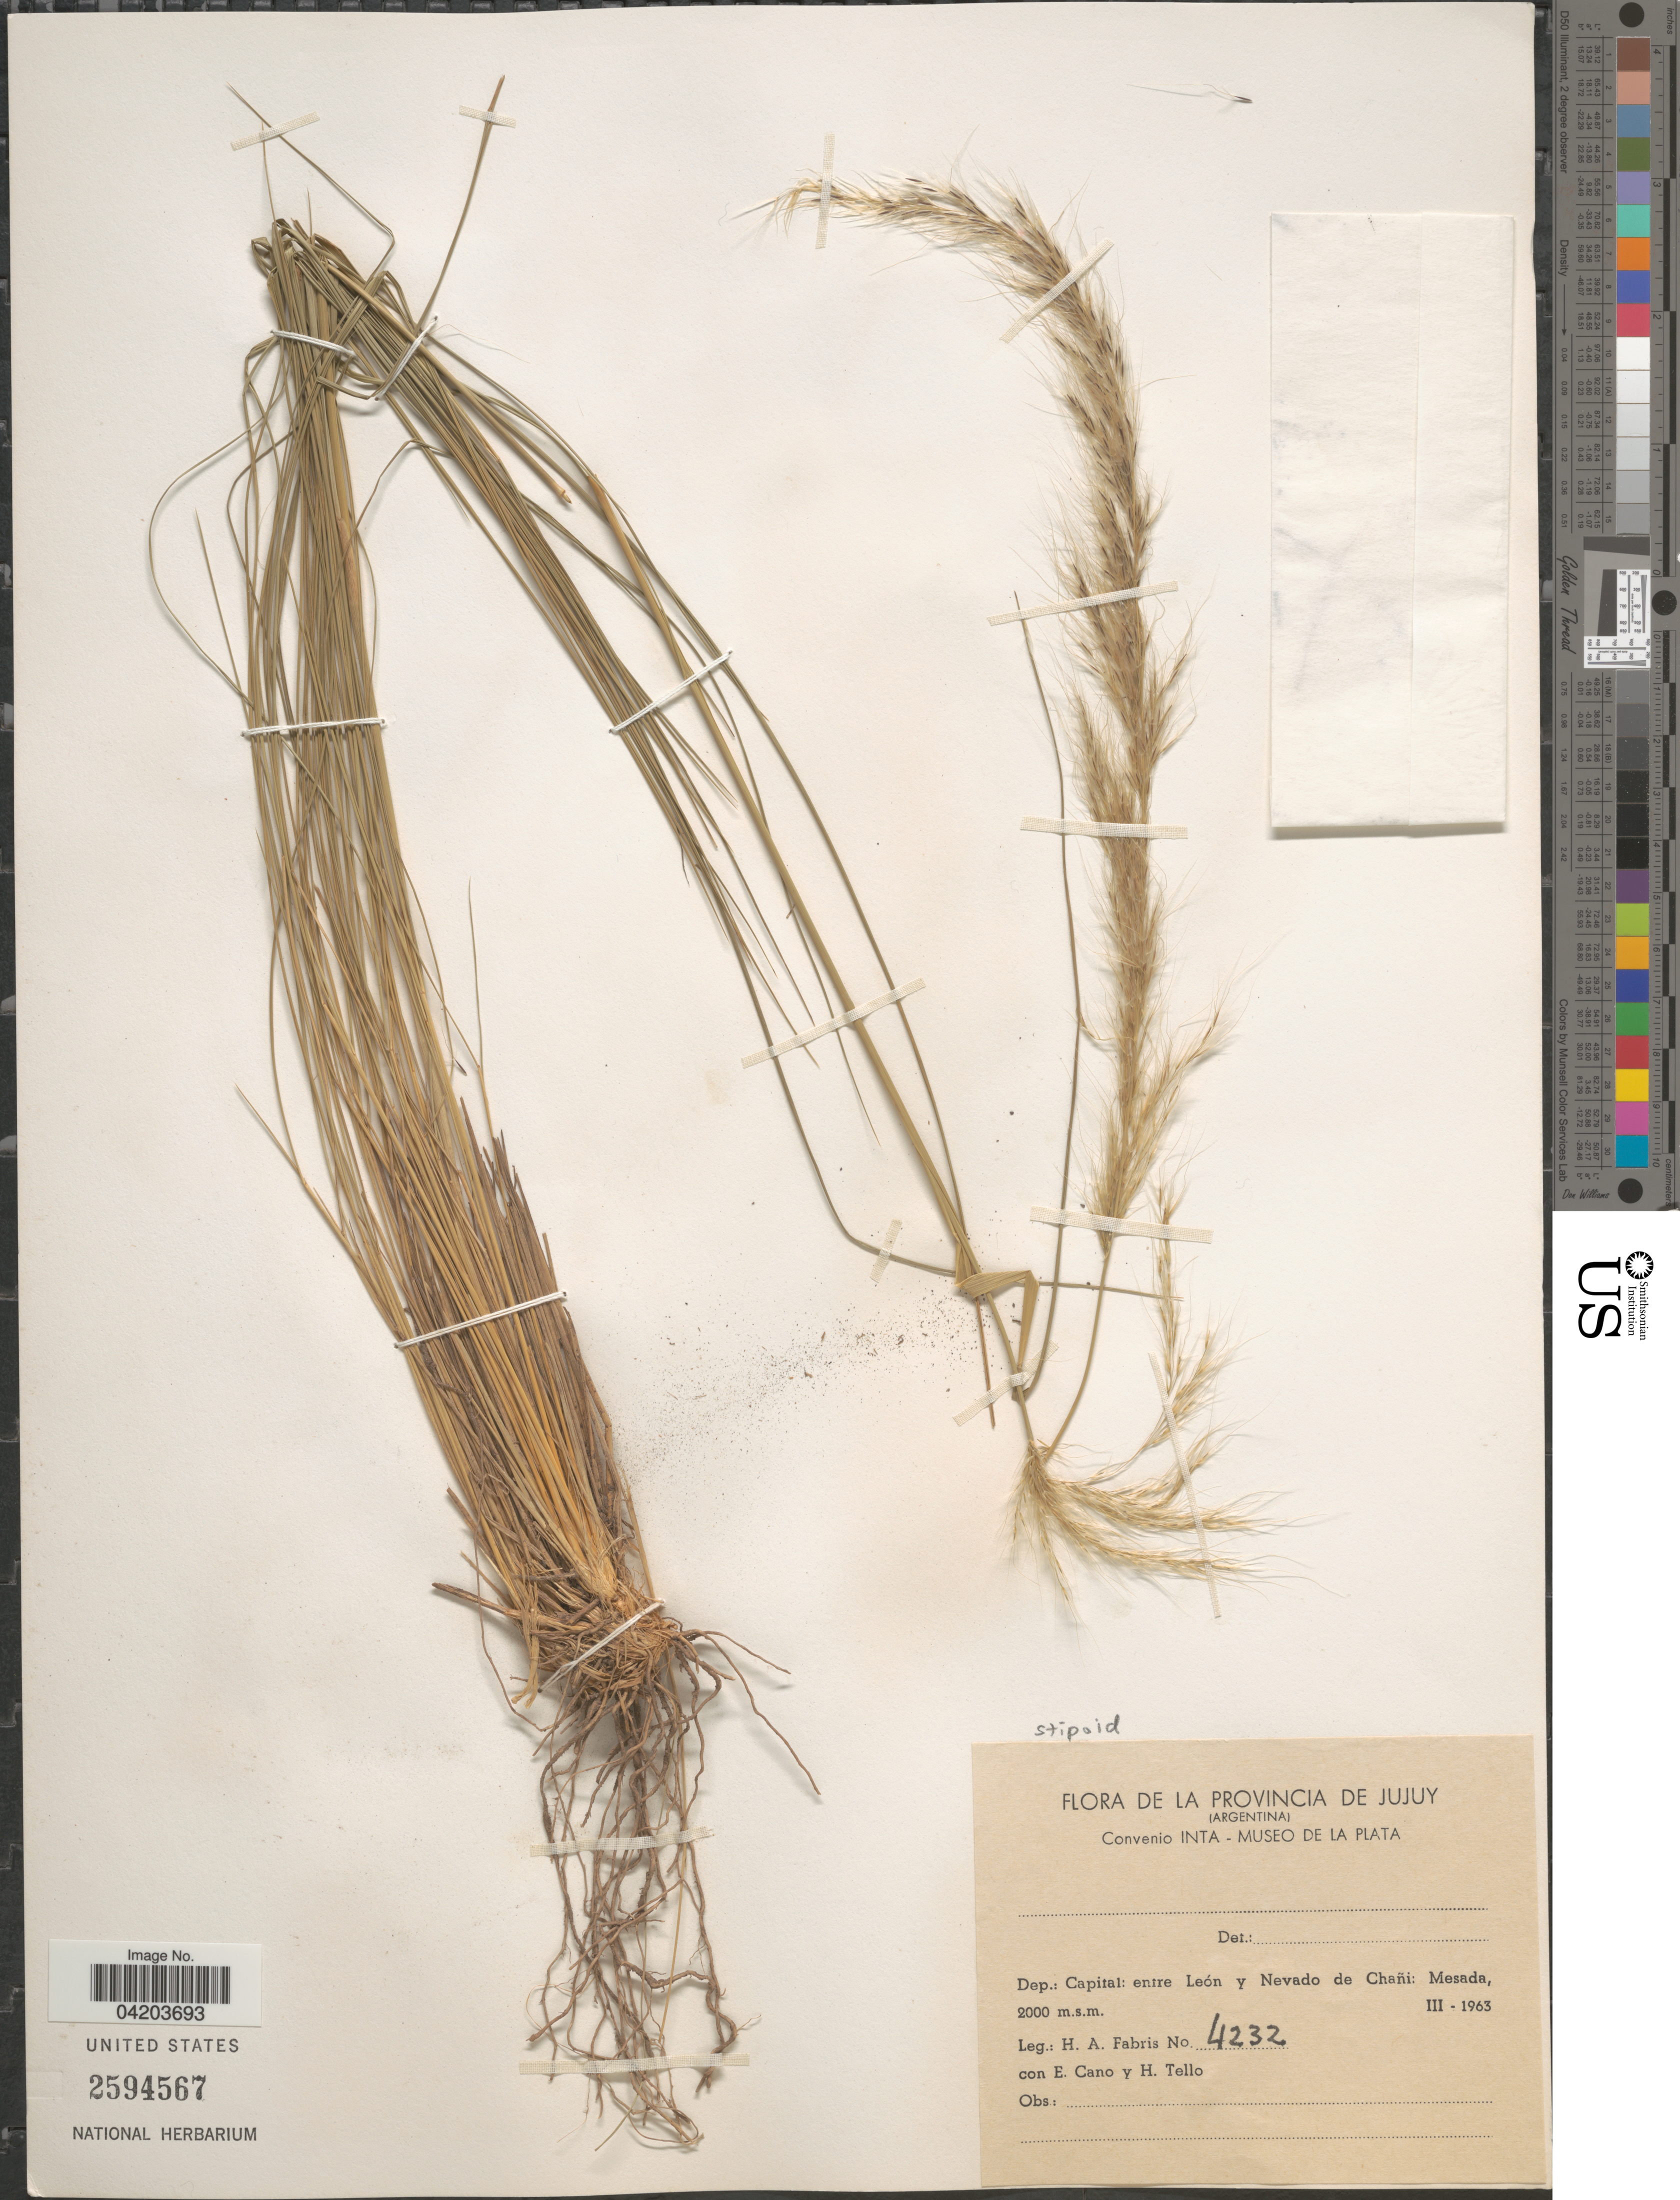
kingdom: Plantae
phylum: Tracheophyta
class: Liliopsida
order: Poales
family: Poaceae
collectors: H. A. Fabris, E. Cano & H. Tello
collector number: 4232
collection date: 1963-03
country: Argentina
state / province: Jujuy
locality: Dep.: Capital: entre León y Nevado de Chañi: Mesada.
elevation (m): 2000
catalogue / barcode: US 2594567